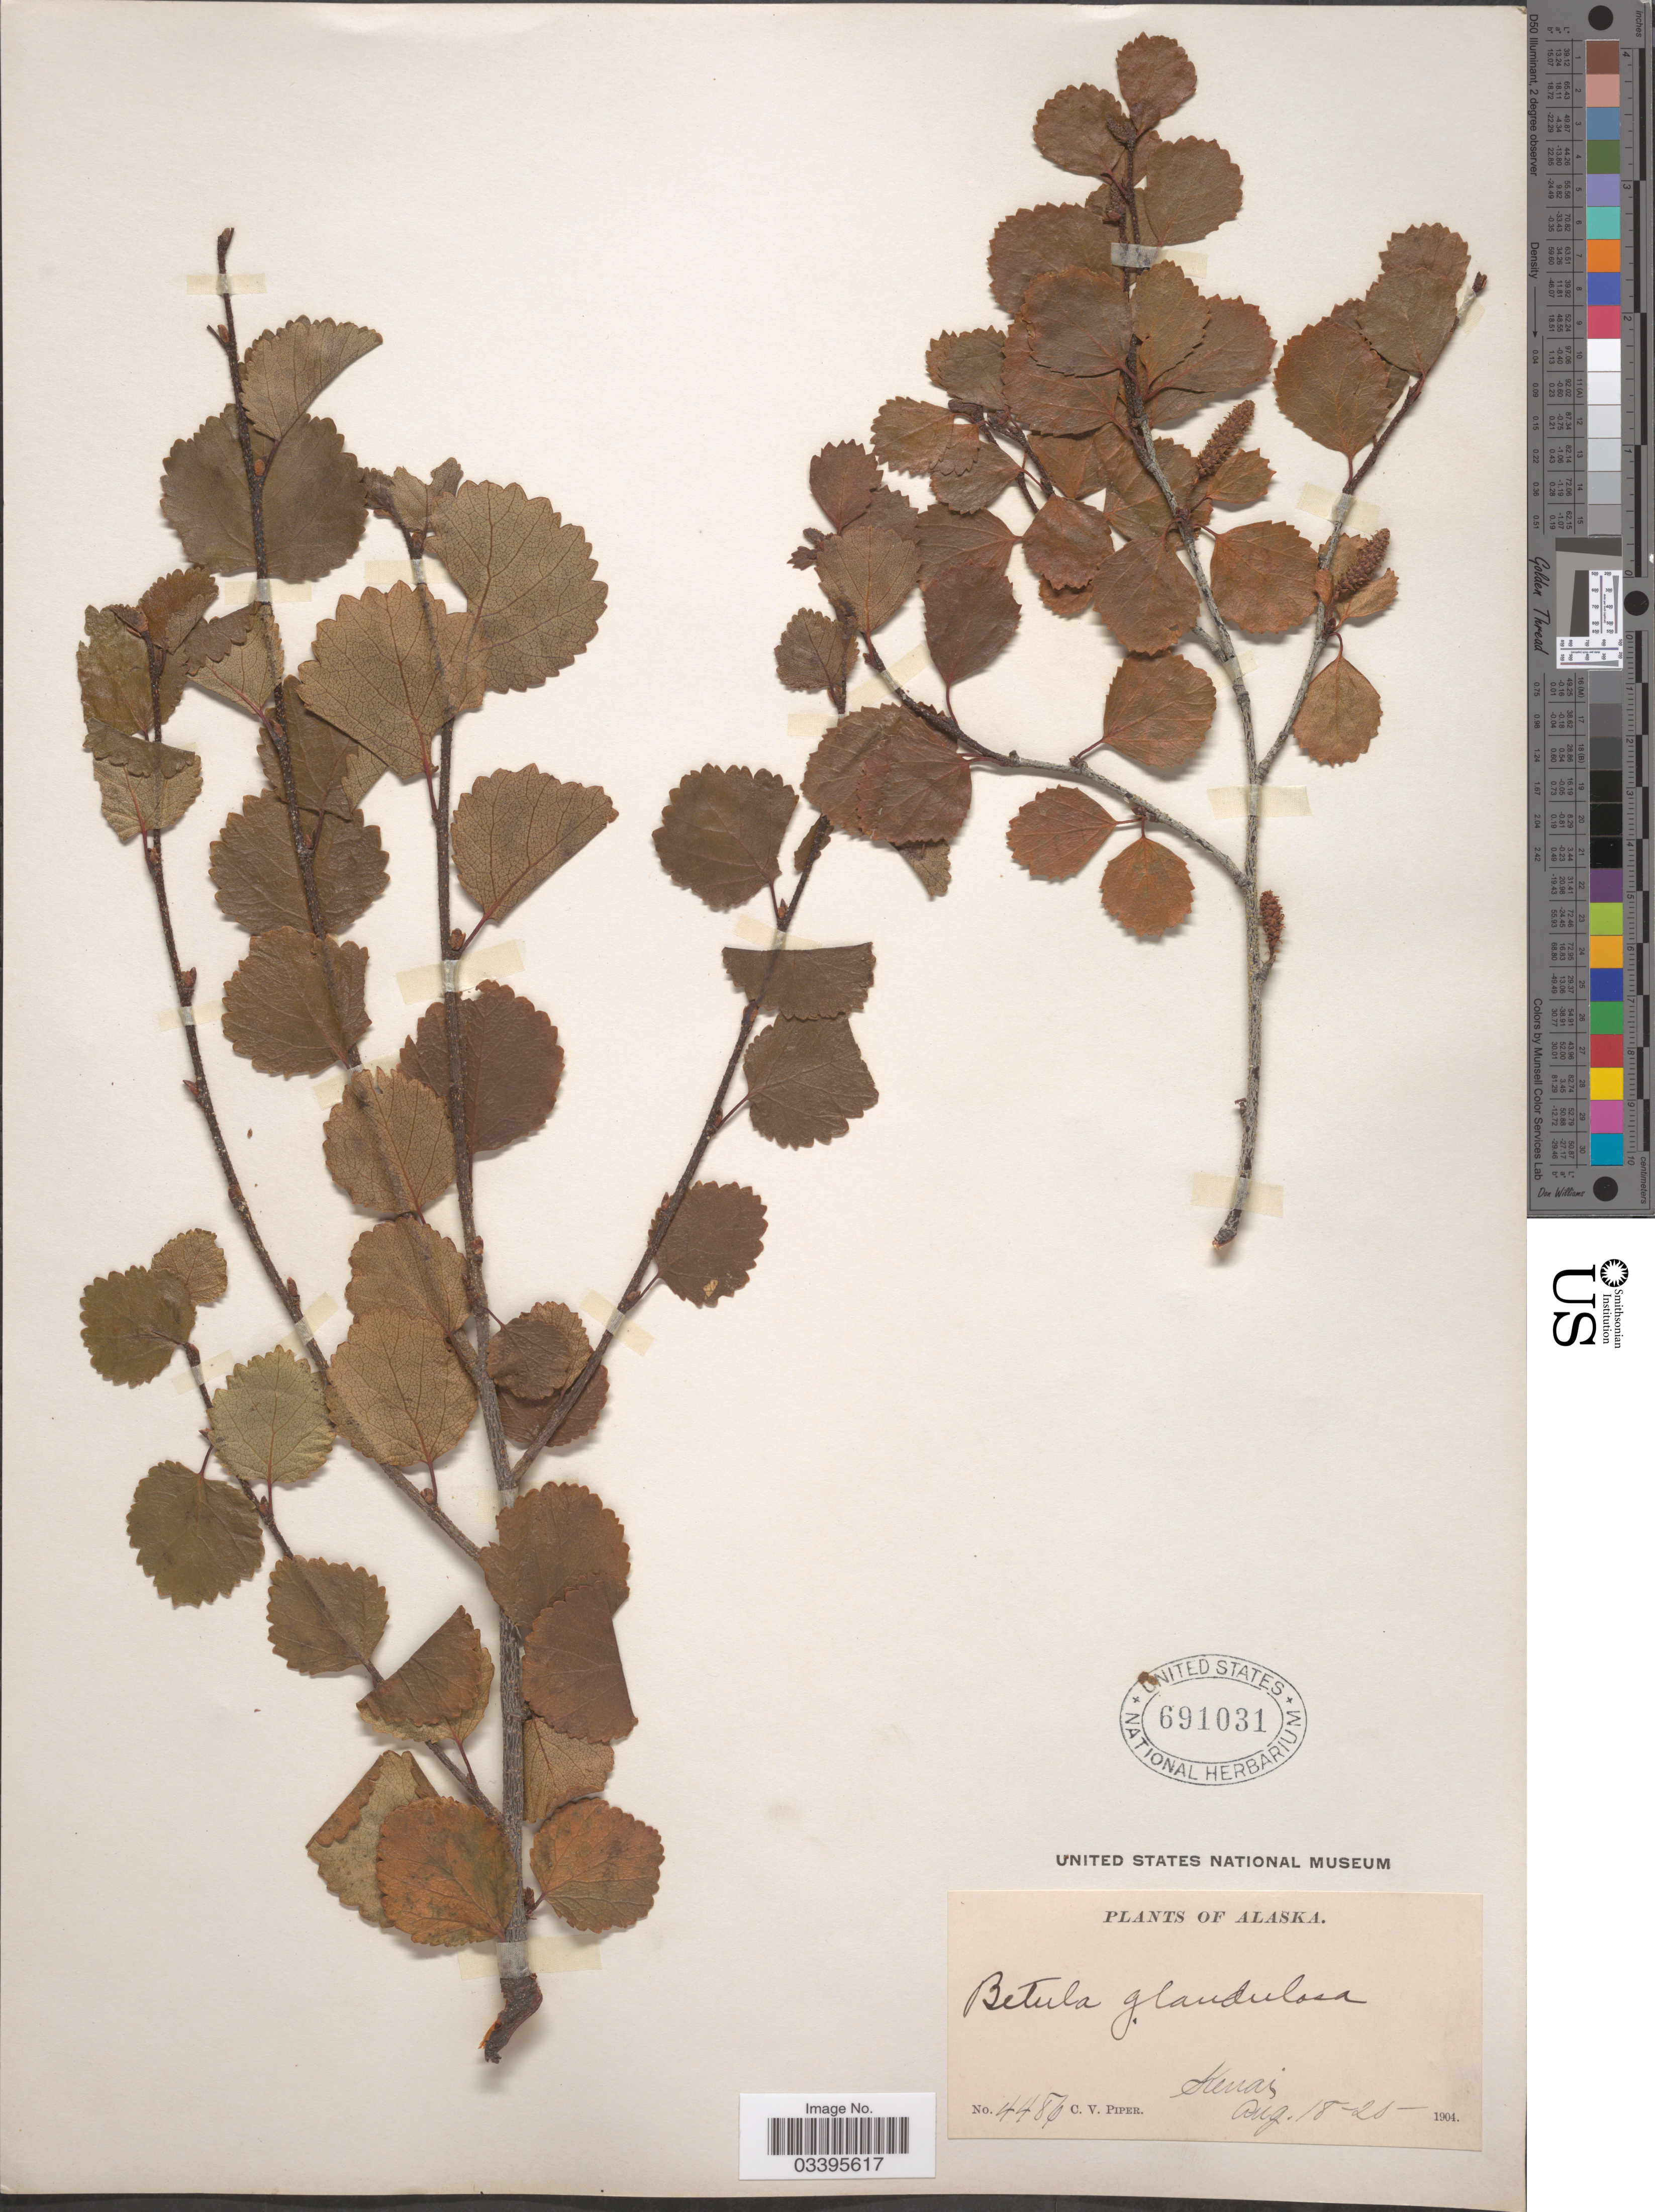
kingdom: Plantae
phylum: Tracheophyta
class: Magnoliopsida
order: Fagales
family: Betulaceae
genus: Betula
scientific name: Betula x jackii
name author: C.K. Schneid.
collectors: C. V. Piper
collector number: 4486*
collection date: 1904-08-18/1904-08-20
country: United States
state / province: Alaska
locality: Kenai.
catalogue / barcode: US 691031